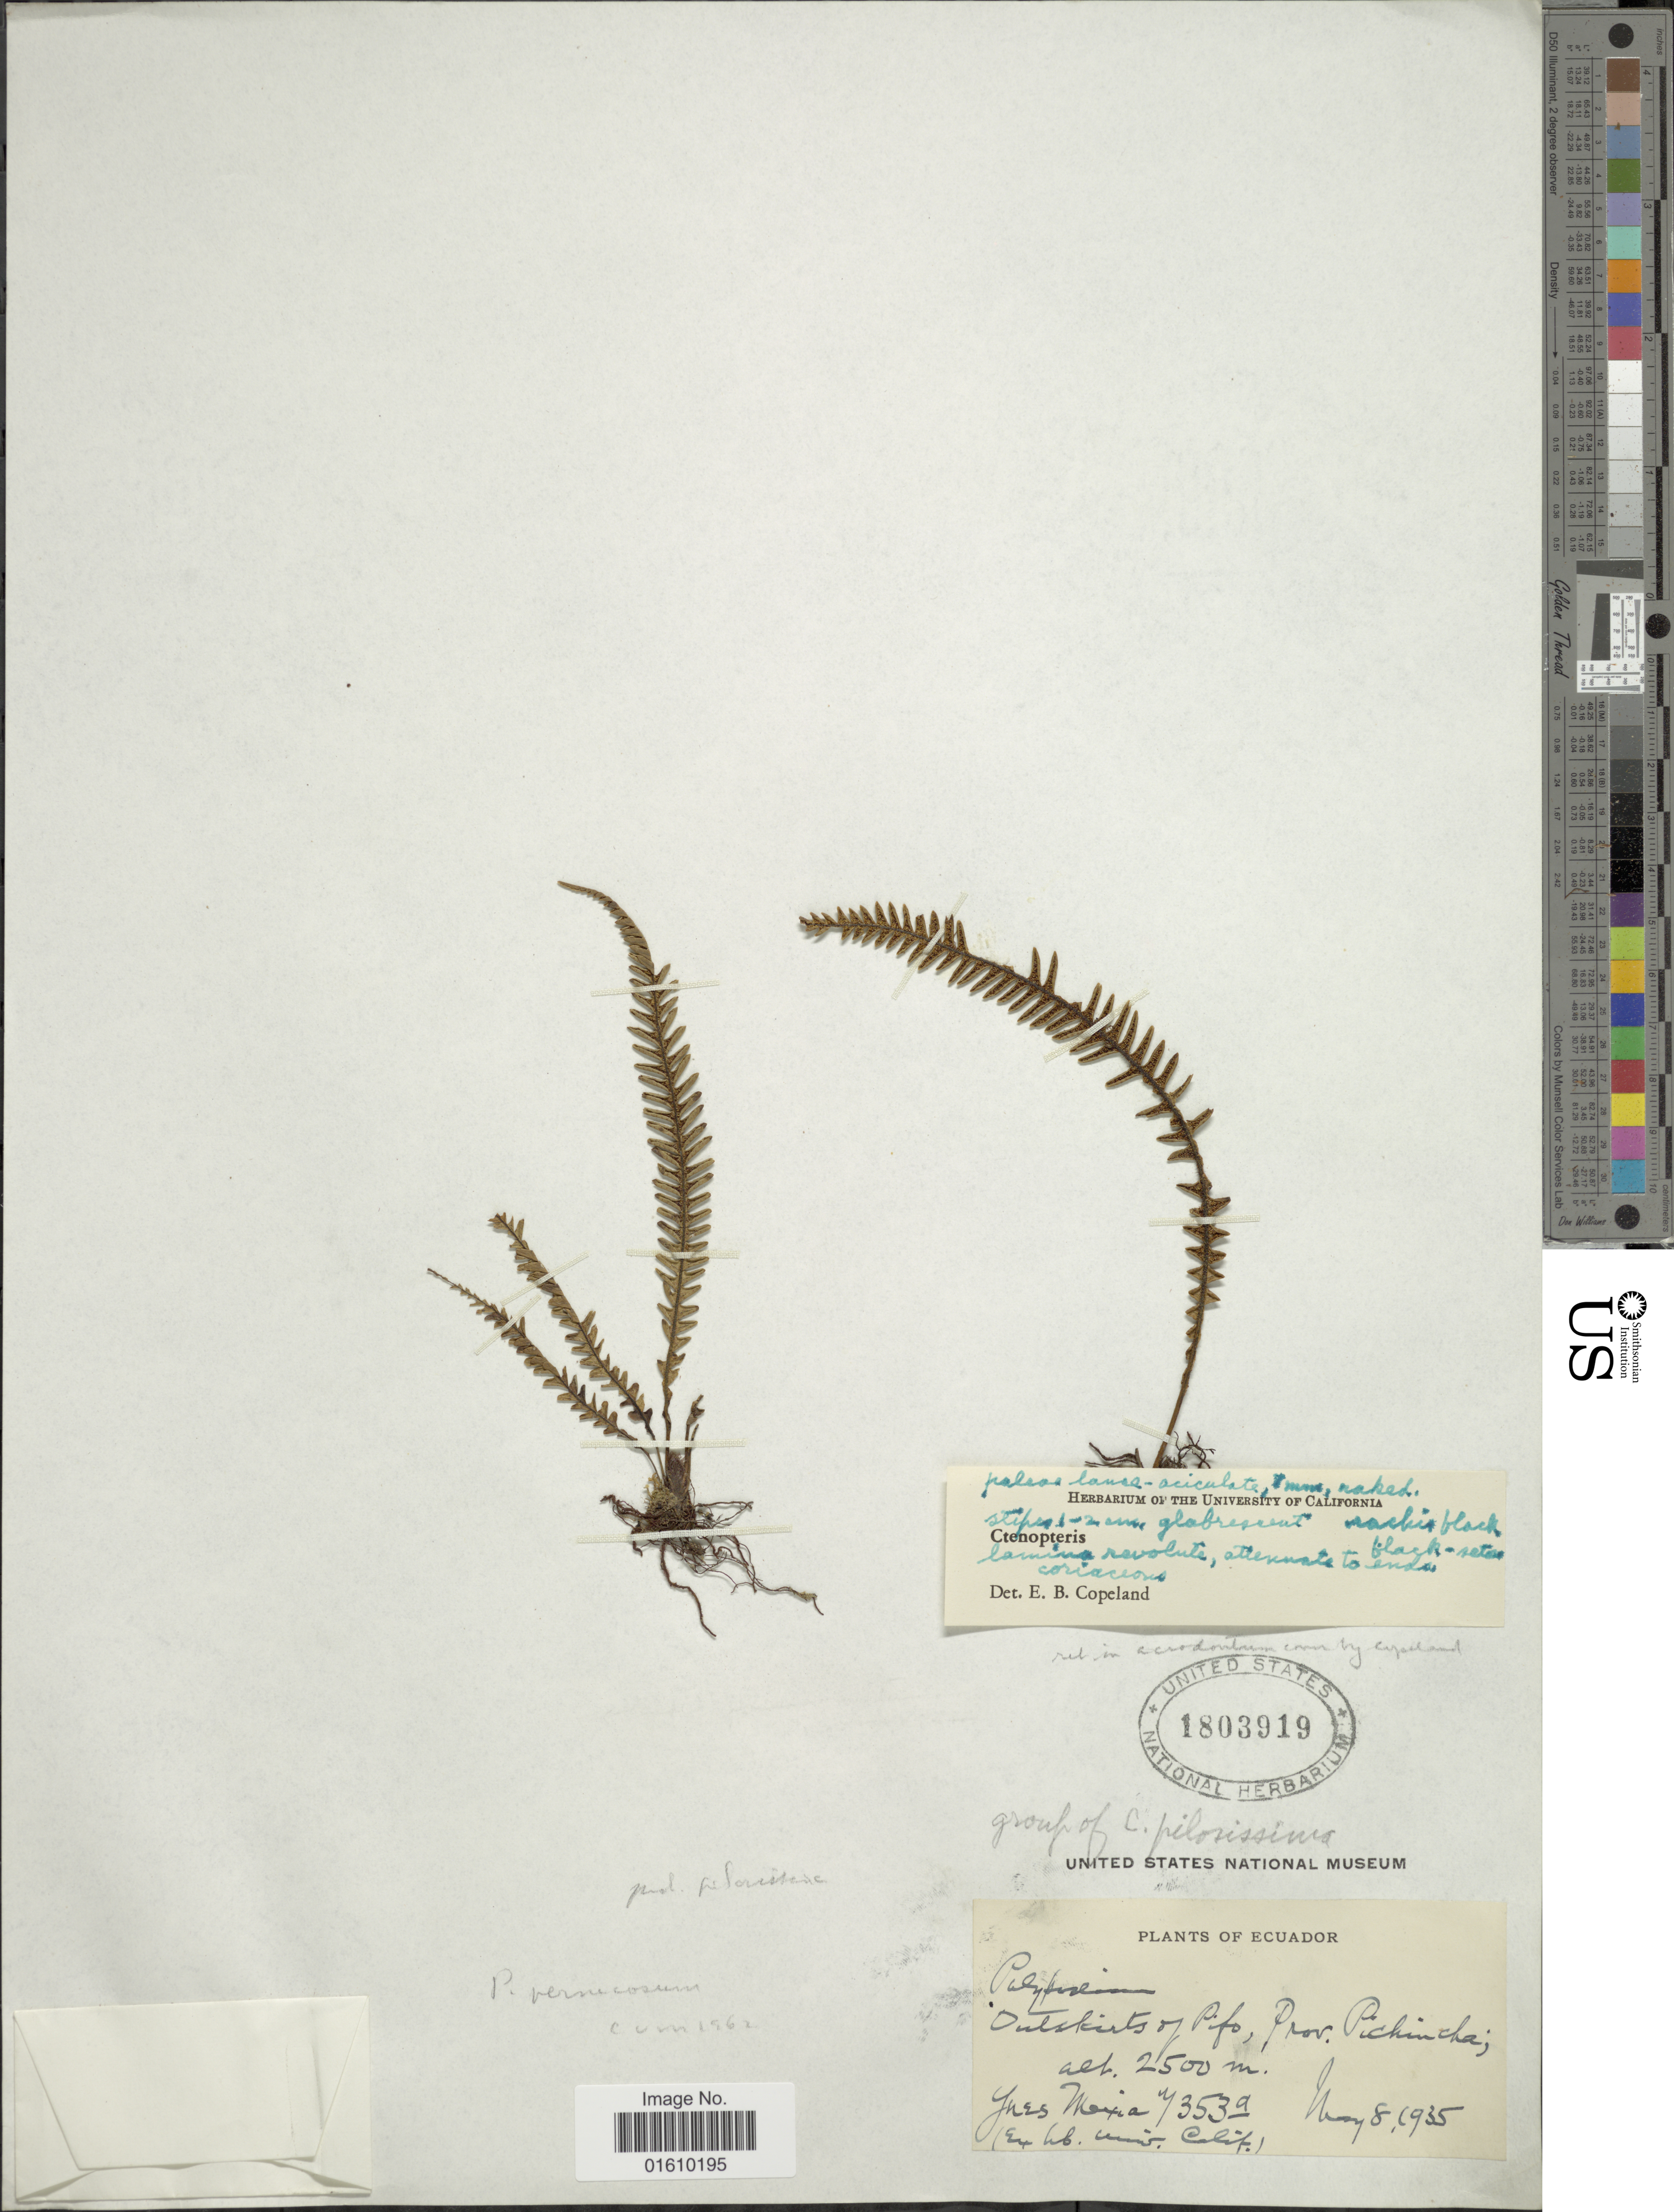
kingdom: Plantae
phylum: Tracheophyta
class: Polypodiopsida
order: Polypodiales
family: Polypodiaceae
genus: Melpomene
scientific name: Melpomene pilosissima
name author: (M. Martens & Galeotti) A.R. Sm. & R.C. Moran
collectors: Y. Mexia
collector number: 7353a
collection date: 1935-05-08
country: Ecuador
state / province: Pichincha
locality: Outskirts of Pifo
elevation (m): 2500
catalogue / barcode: US 1803919